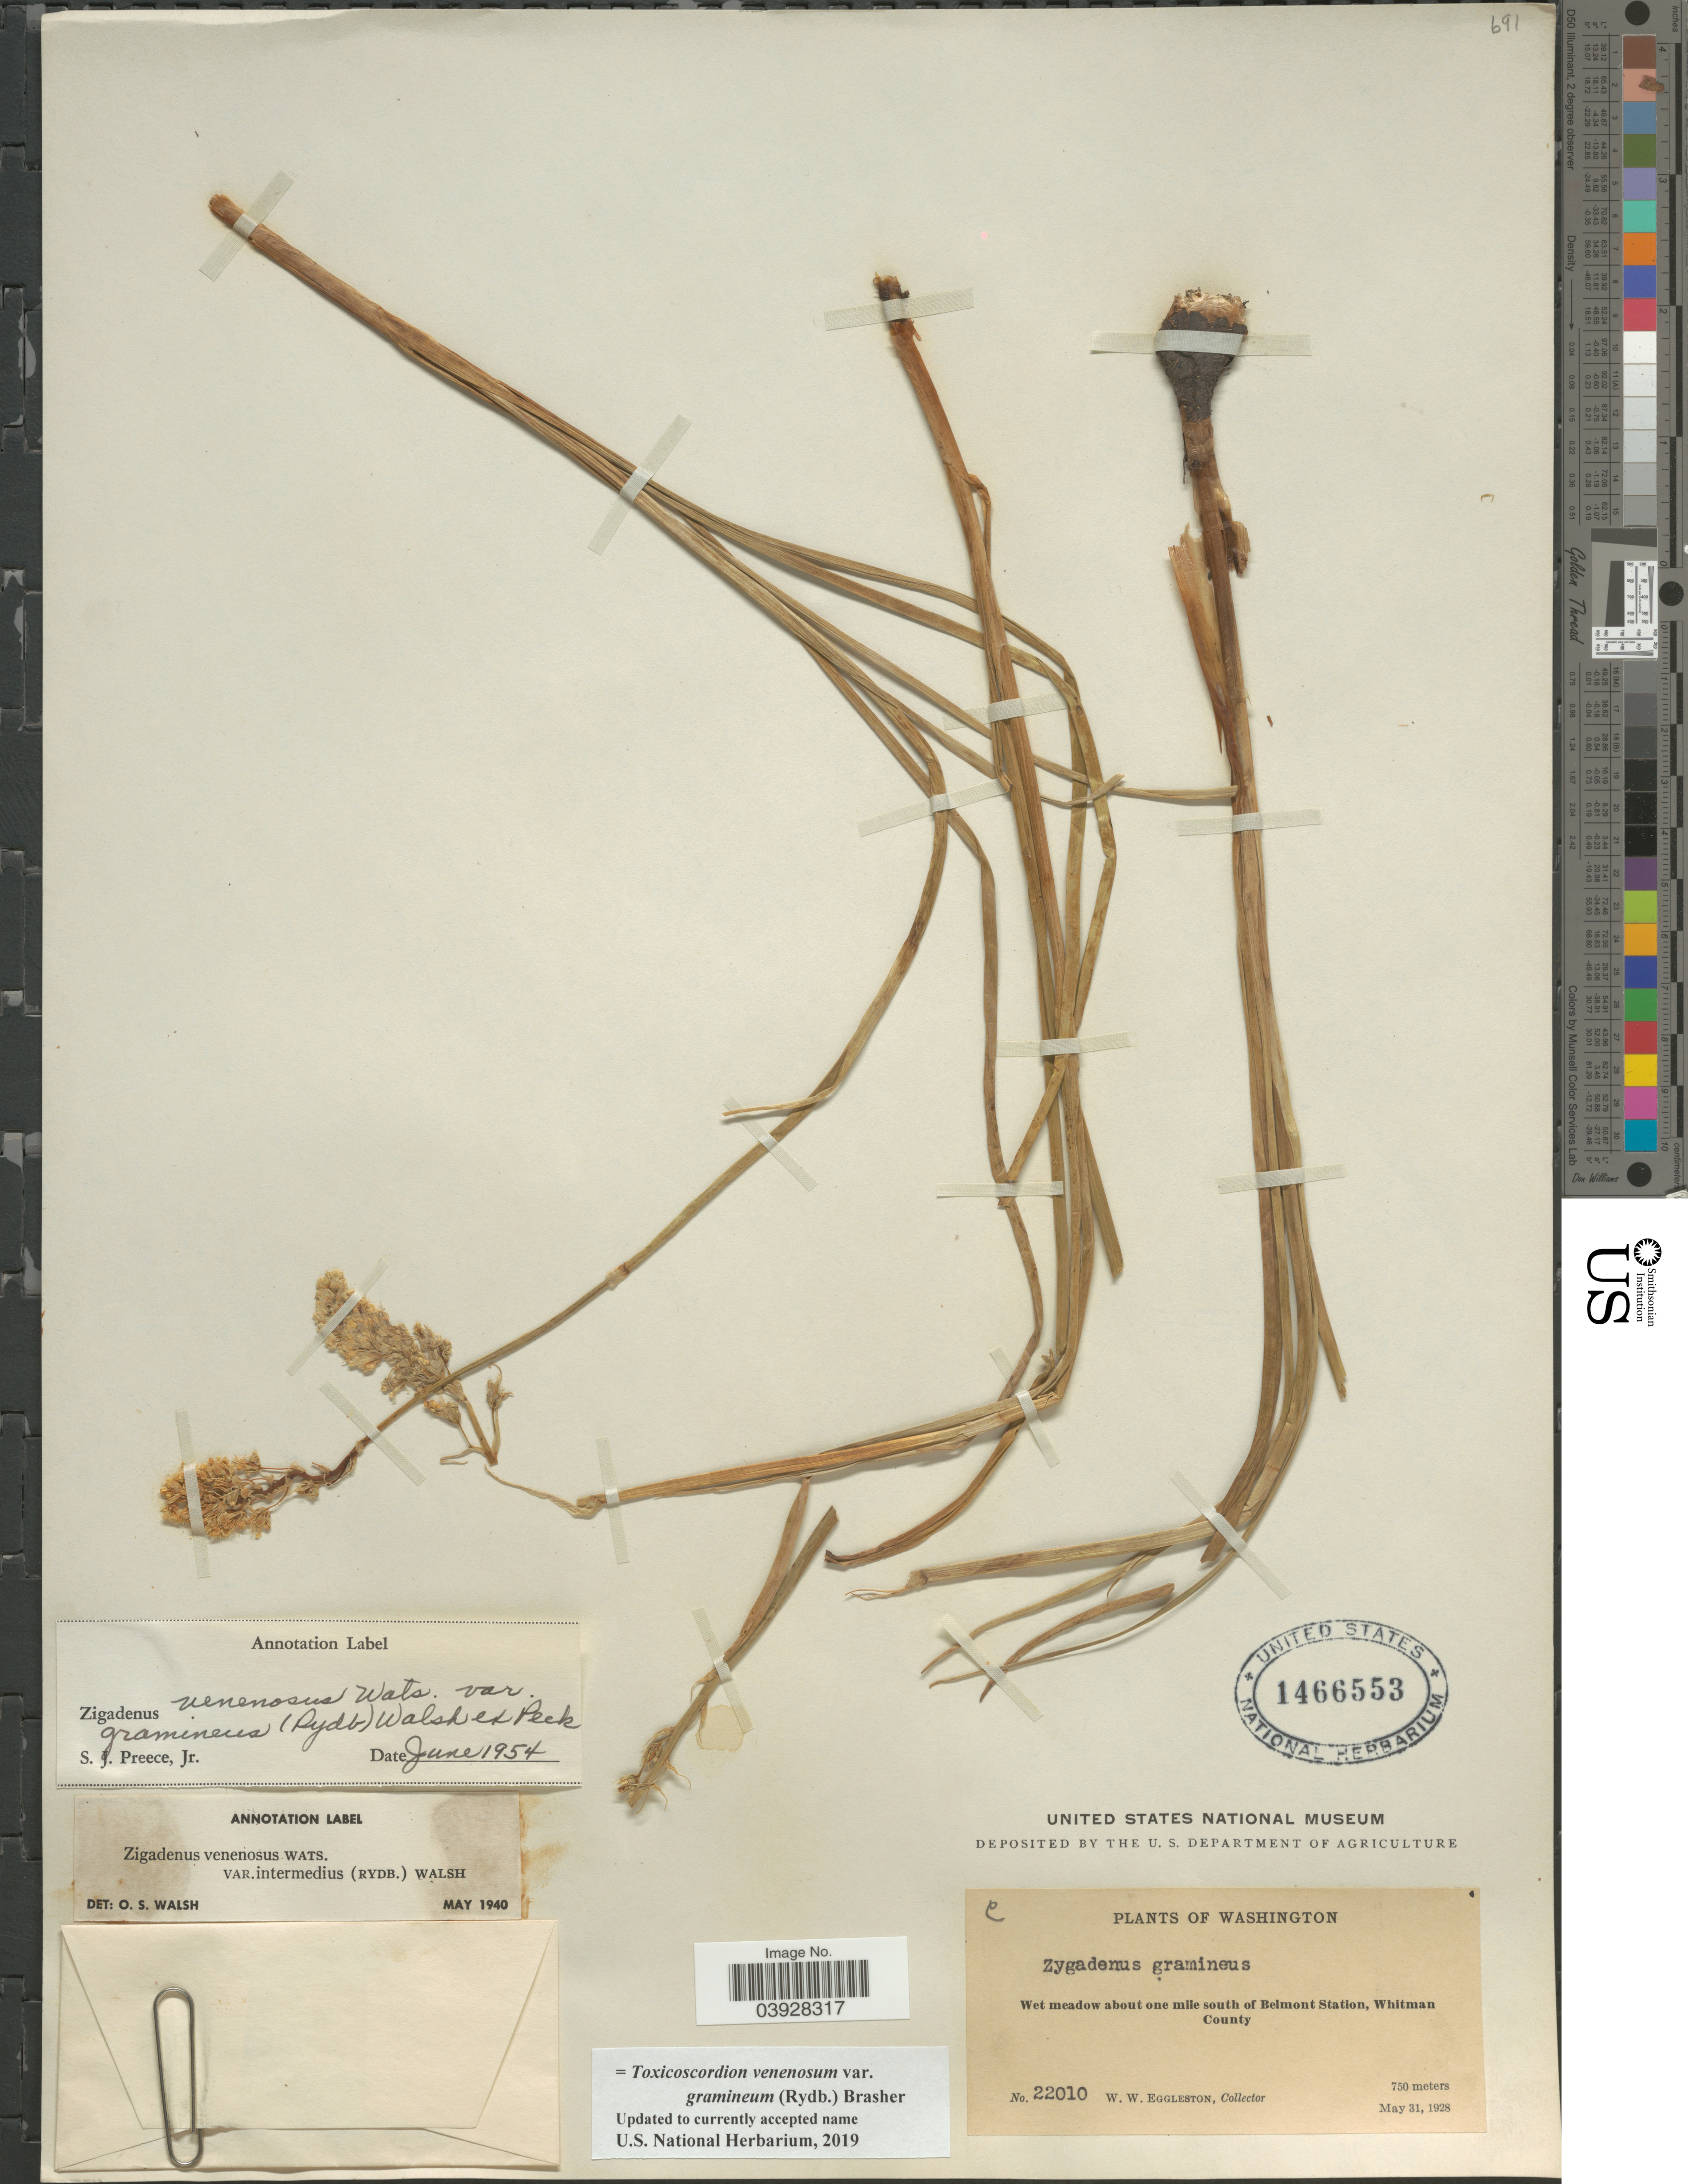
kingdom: Plantae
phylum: Tracheophyta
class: Liliopsida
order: Liliales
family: Melanthiaceae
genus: Toxicoscordion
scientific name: Toxicoscordion venenosum var. gramineum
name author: (Rydb.) Brasher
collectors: W. W. Eggleston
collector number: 22010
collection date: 1928-05-31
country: United States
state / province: Washington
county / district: Whitman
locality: About one mile south of Belmont Station, Whitman County.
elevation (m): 750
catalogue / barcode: US 1466553